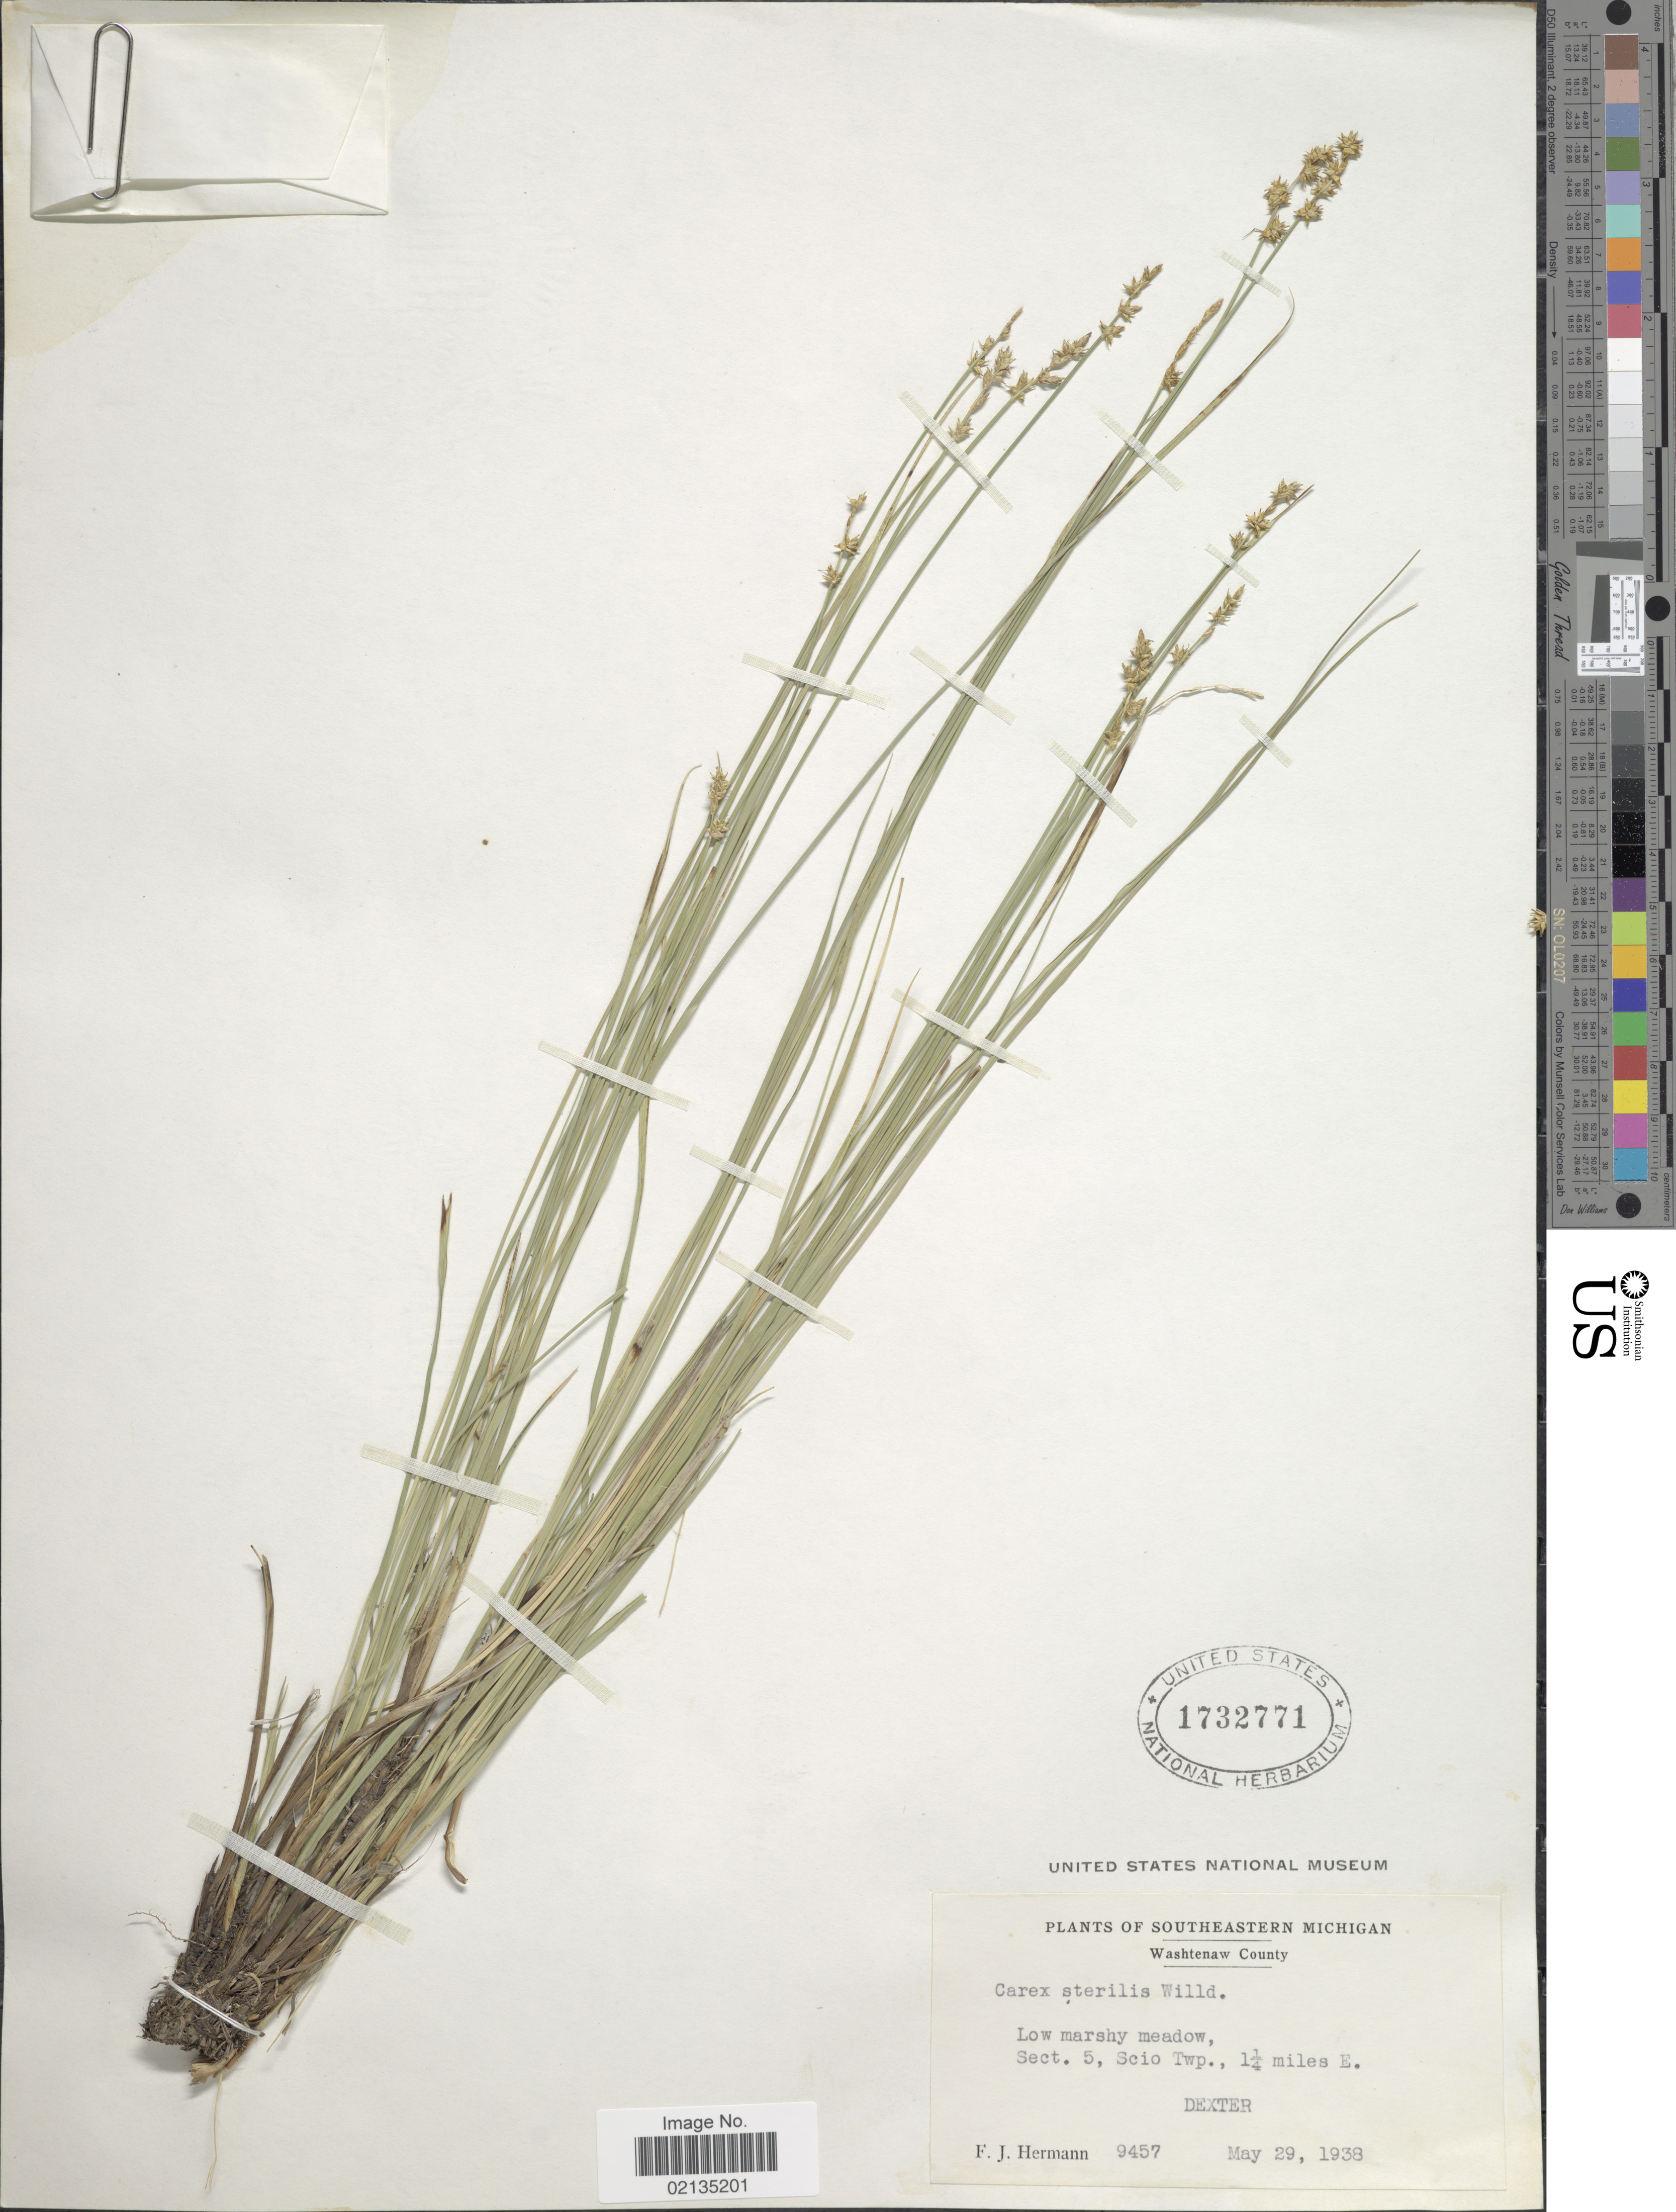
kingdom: Plantae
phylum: Tracheophyta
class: Liliopsida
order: Poales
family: Cyperaceae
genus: Carex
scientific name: Carex sterilis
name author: Willd.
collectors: F. J. Hermann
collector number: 9457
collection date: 1938-05-29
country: United States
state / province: Michigan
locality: Southeastern Michigan, Washtenaw County. Low marshy meadow. Dexter. Sect.5, Scio. Twp.; 1¼ miles E.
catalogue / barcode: US 1732771